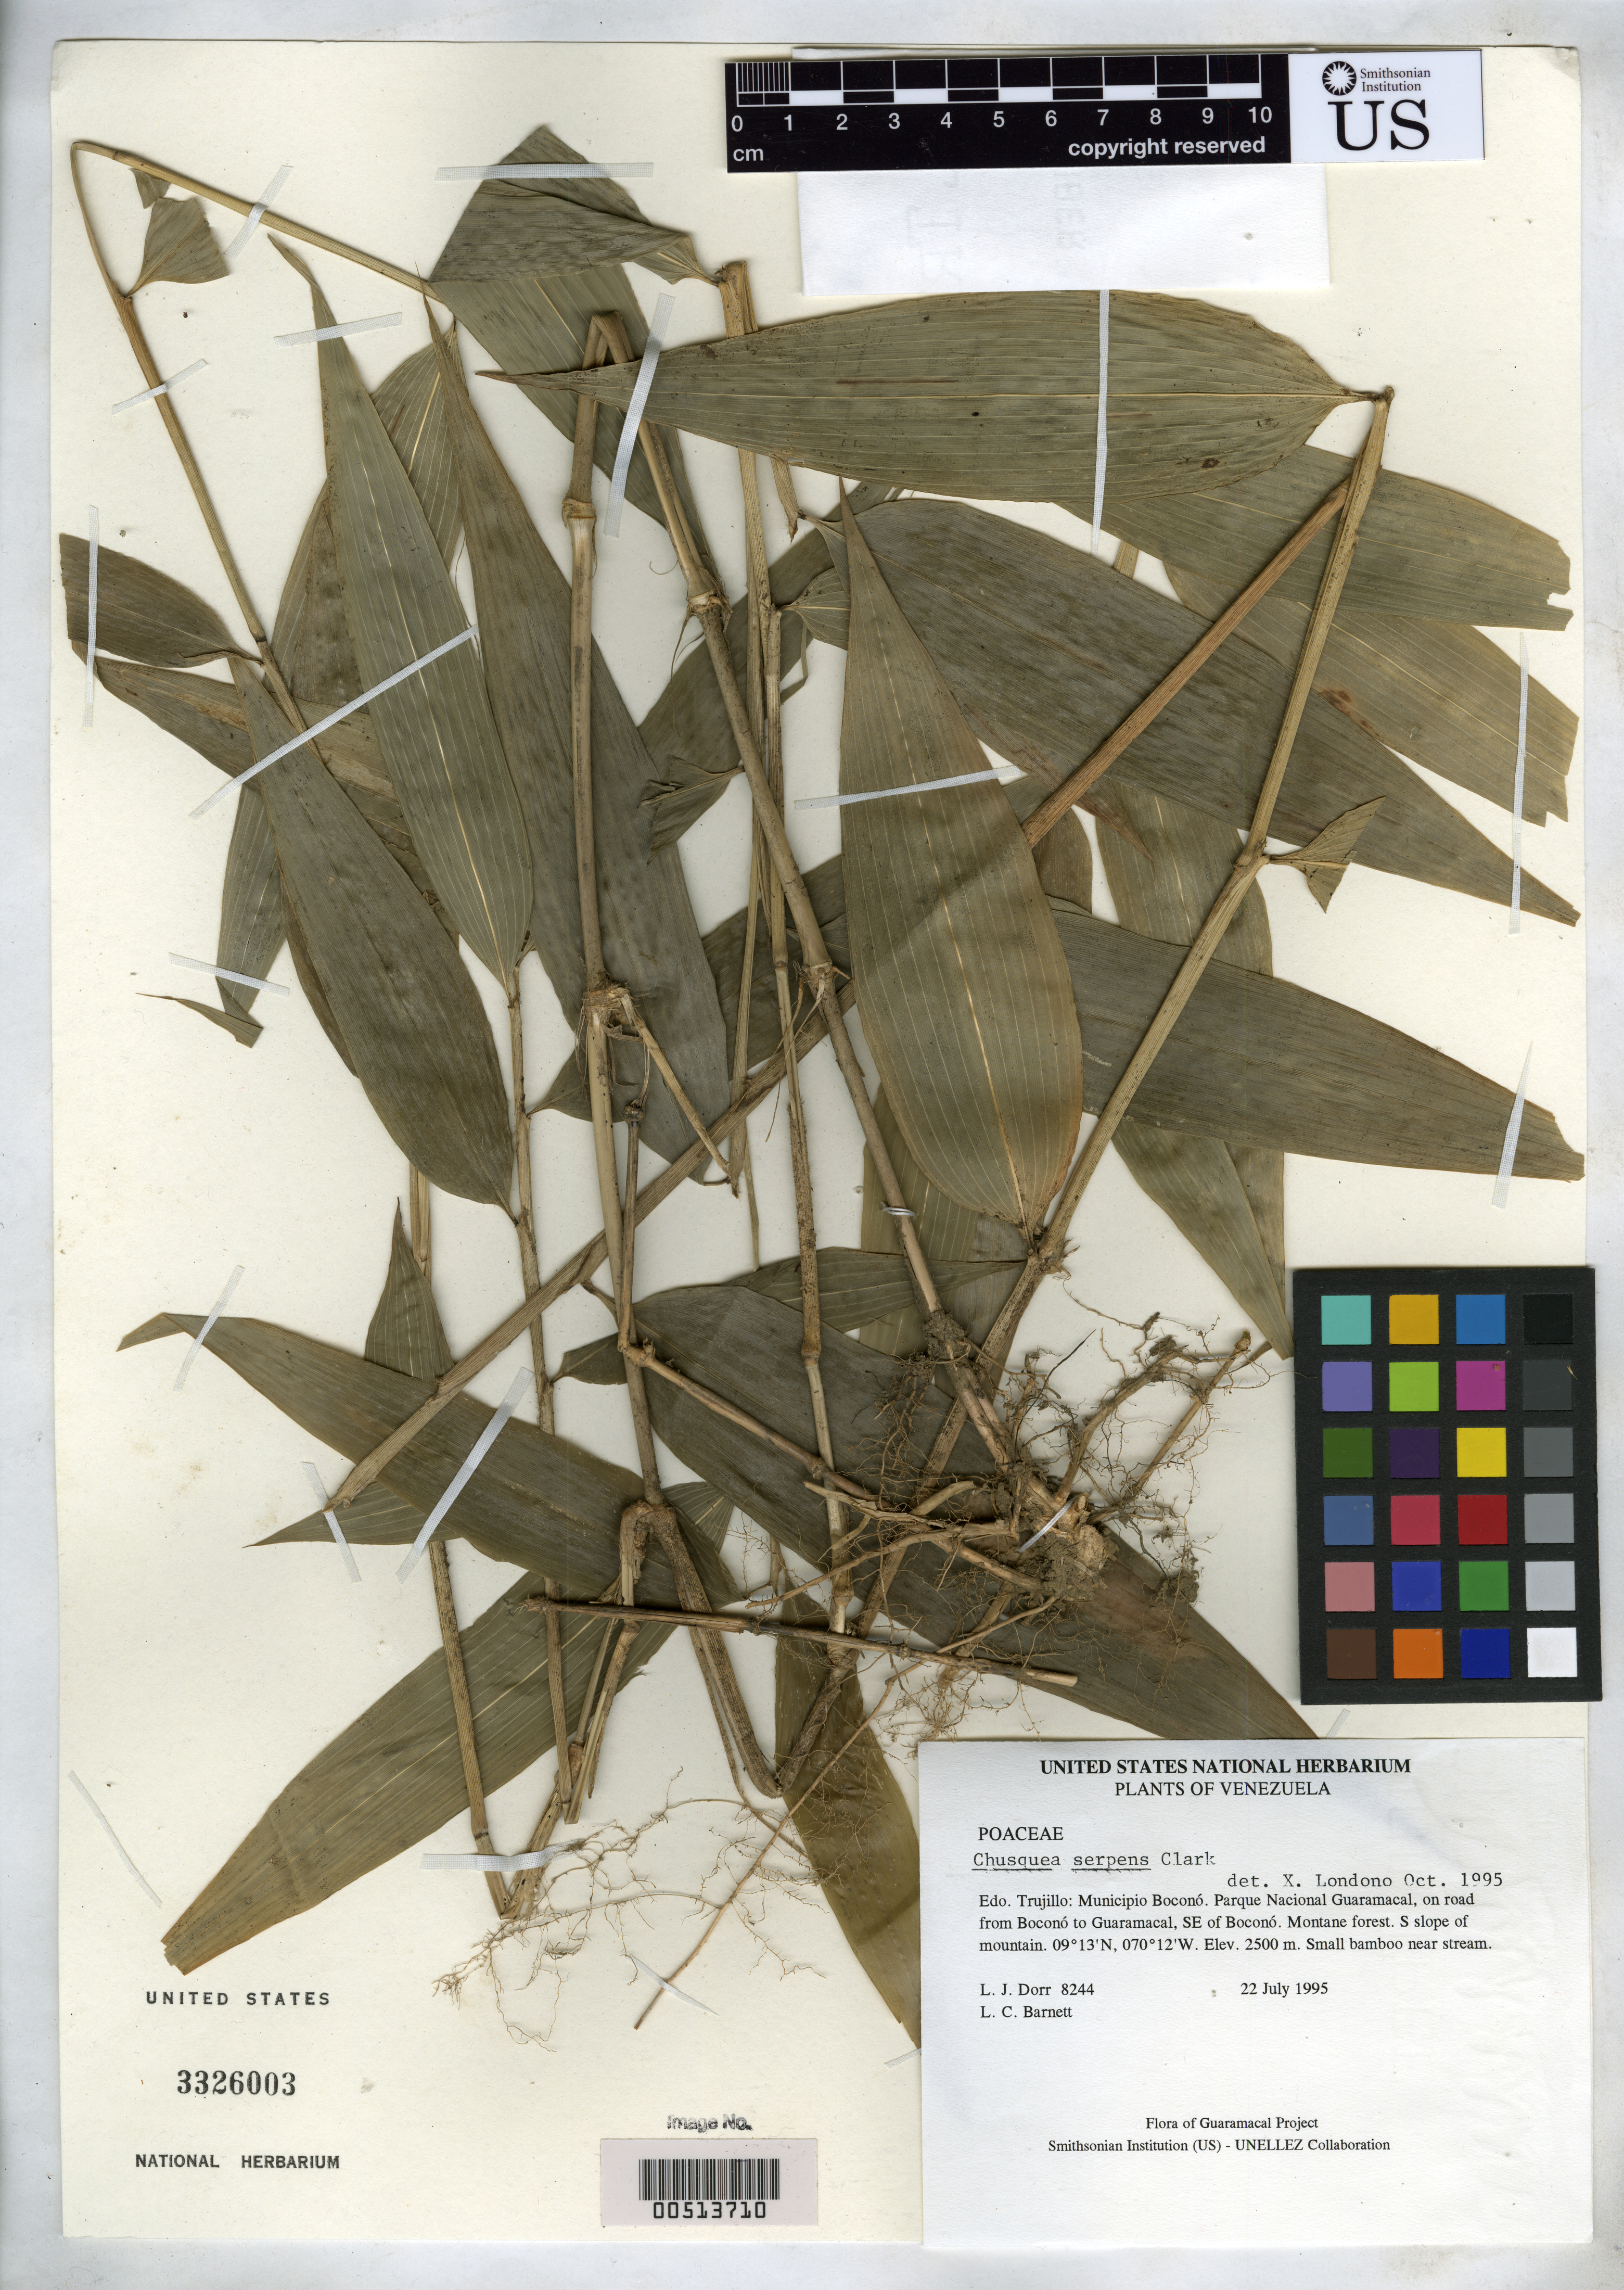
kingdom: Plantae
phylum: Tracheophyta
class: Liliopsida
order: Poales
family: Poaceae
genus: Chusquea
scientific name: Chusquea recurvata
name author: L.G. Clark et al.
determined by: McMurchie, Elizabeth, (UNITED STATES)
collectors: L. J. Dorr & L. C. Barnett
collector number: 8244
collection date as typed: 22 Jul 1995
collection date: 1995-07-22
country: Venezuela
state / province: Trujillo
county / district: Boconó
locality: Parque Nacional Guaramacal, road from Boconó to Guaramacal, SE of Boconó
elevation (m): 2500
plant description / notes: PORT, US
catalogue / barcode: US 3326003